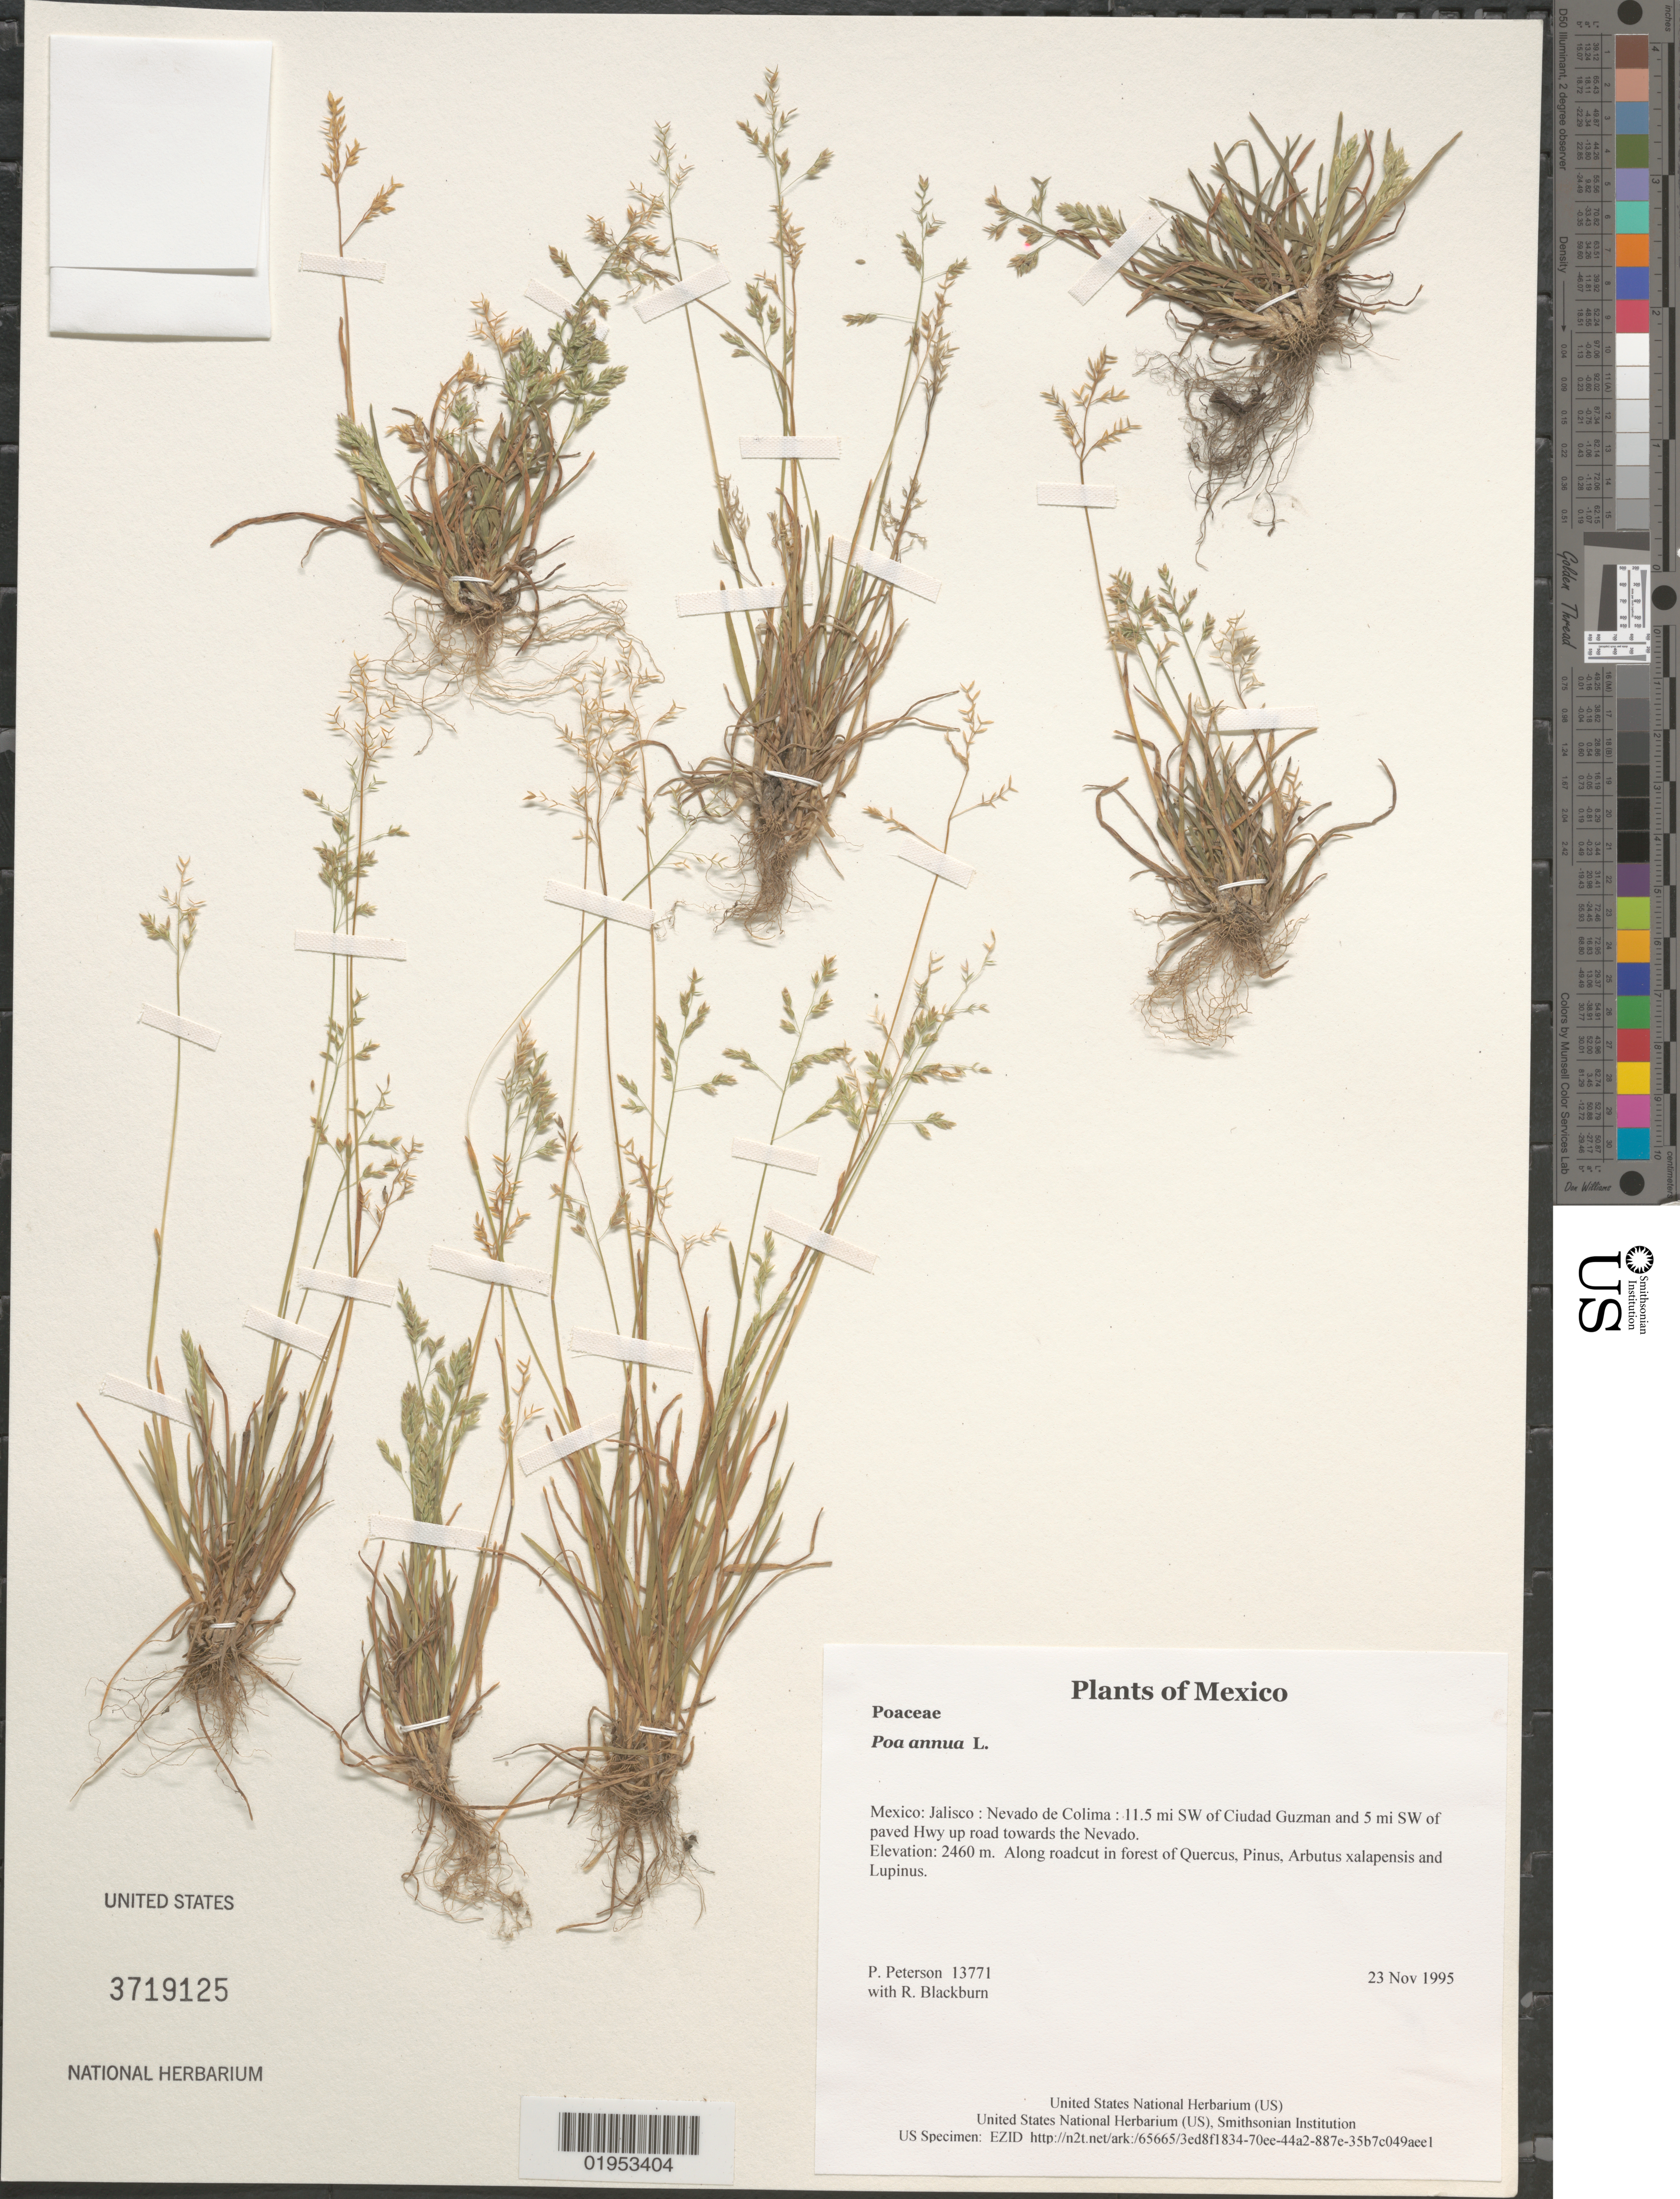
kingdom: Plantae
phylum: Tracheophyta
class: Liliopsida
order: Poales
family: Poaceae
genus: Poa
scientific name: Poa annua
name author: L.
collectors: P. M. Peterson & R. Blackburn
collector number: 13771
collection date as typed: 23 Nov 1995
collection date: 1995-11-23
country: Mexico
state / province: Jalisco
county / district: Nevado de Colima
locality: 11.5 mi SW of Ciudad Guzman and 5 mi SW of paved Hwy up road towards the Nevado.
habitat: Along roadcut in forest of Quercus, Pinus, Arbutus xalapensis and Lupinus.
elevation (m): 2460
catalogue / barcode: US 3719125